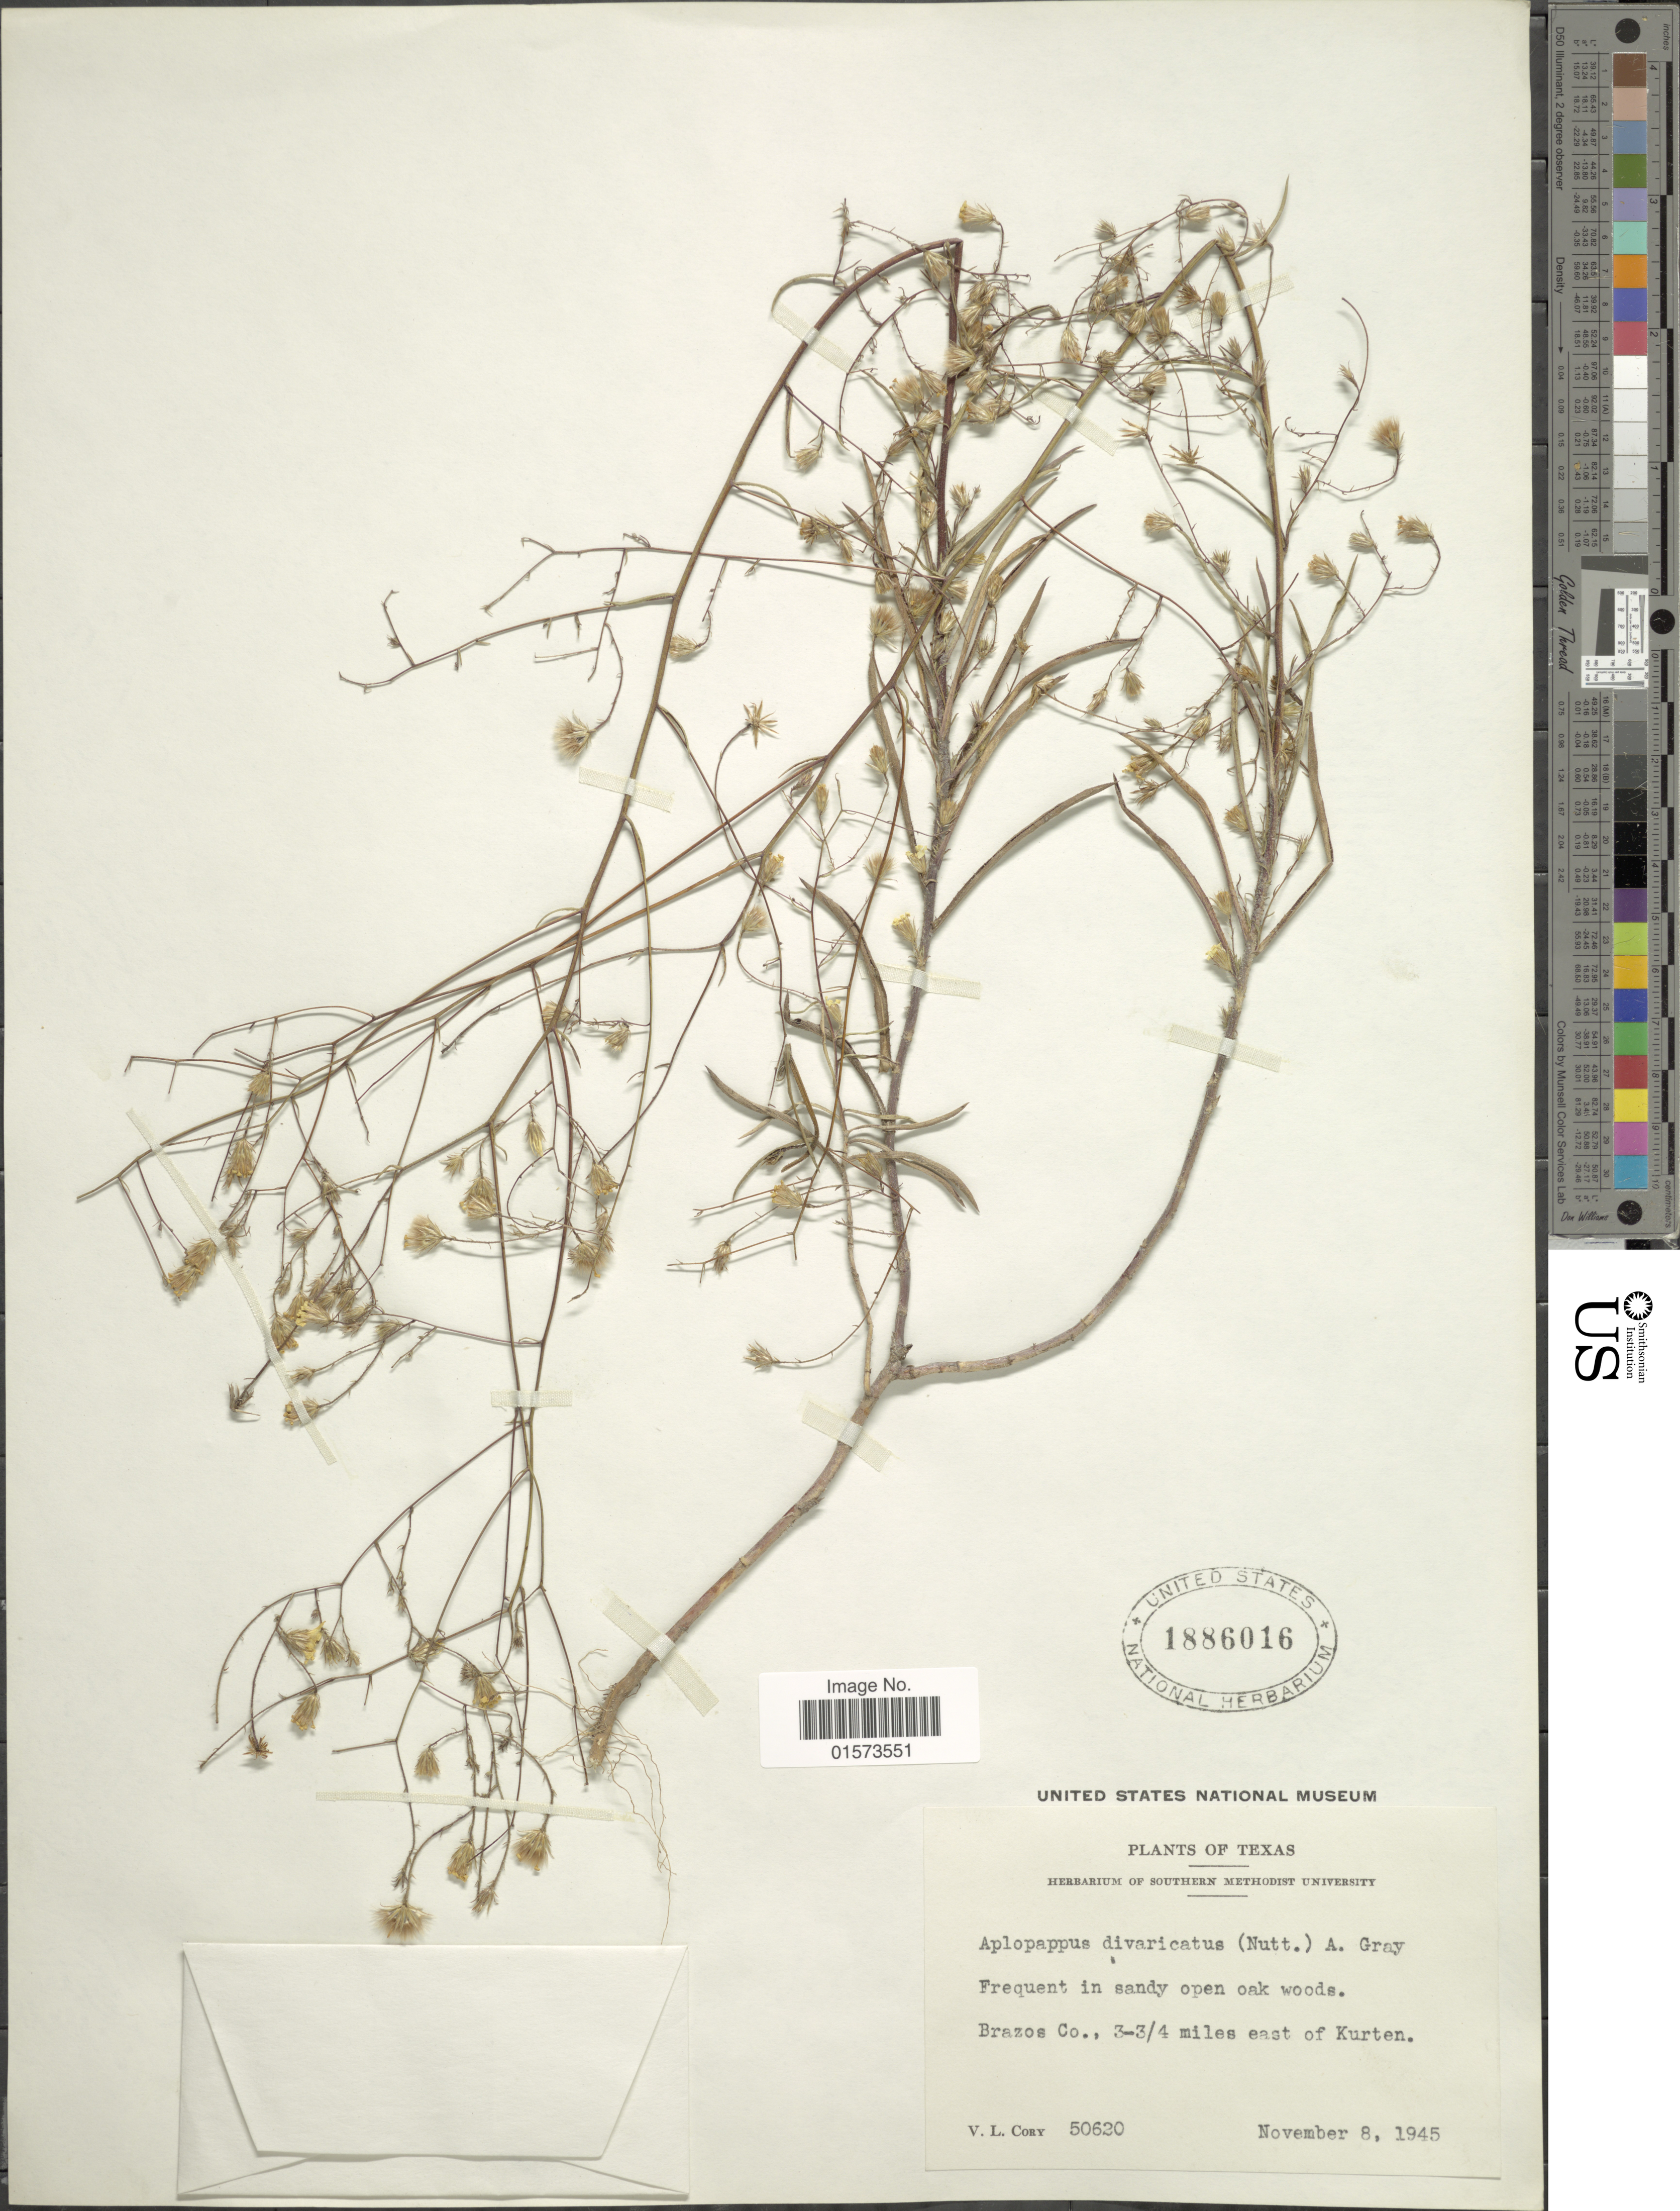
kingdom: Plantae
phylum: Tracheophyta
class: Magnoliopsida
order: Asterales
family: Asteraceae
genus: Croptilon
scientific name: Croptilon divaricatum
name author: (Nutt.) Raf.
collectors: V. Cory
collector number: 50620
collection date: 1945-11-08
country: United States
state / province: Texas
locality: Frequent in sandy open oak woods, Brazas Co., 3-3/4 miles east of Kurten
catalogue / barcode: US 1886016